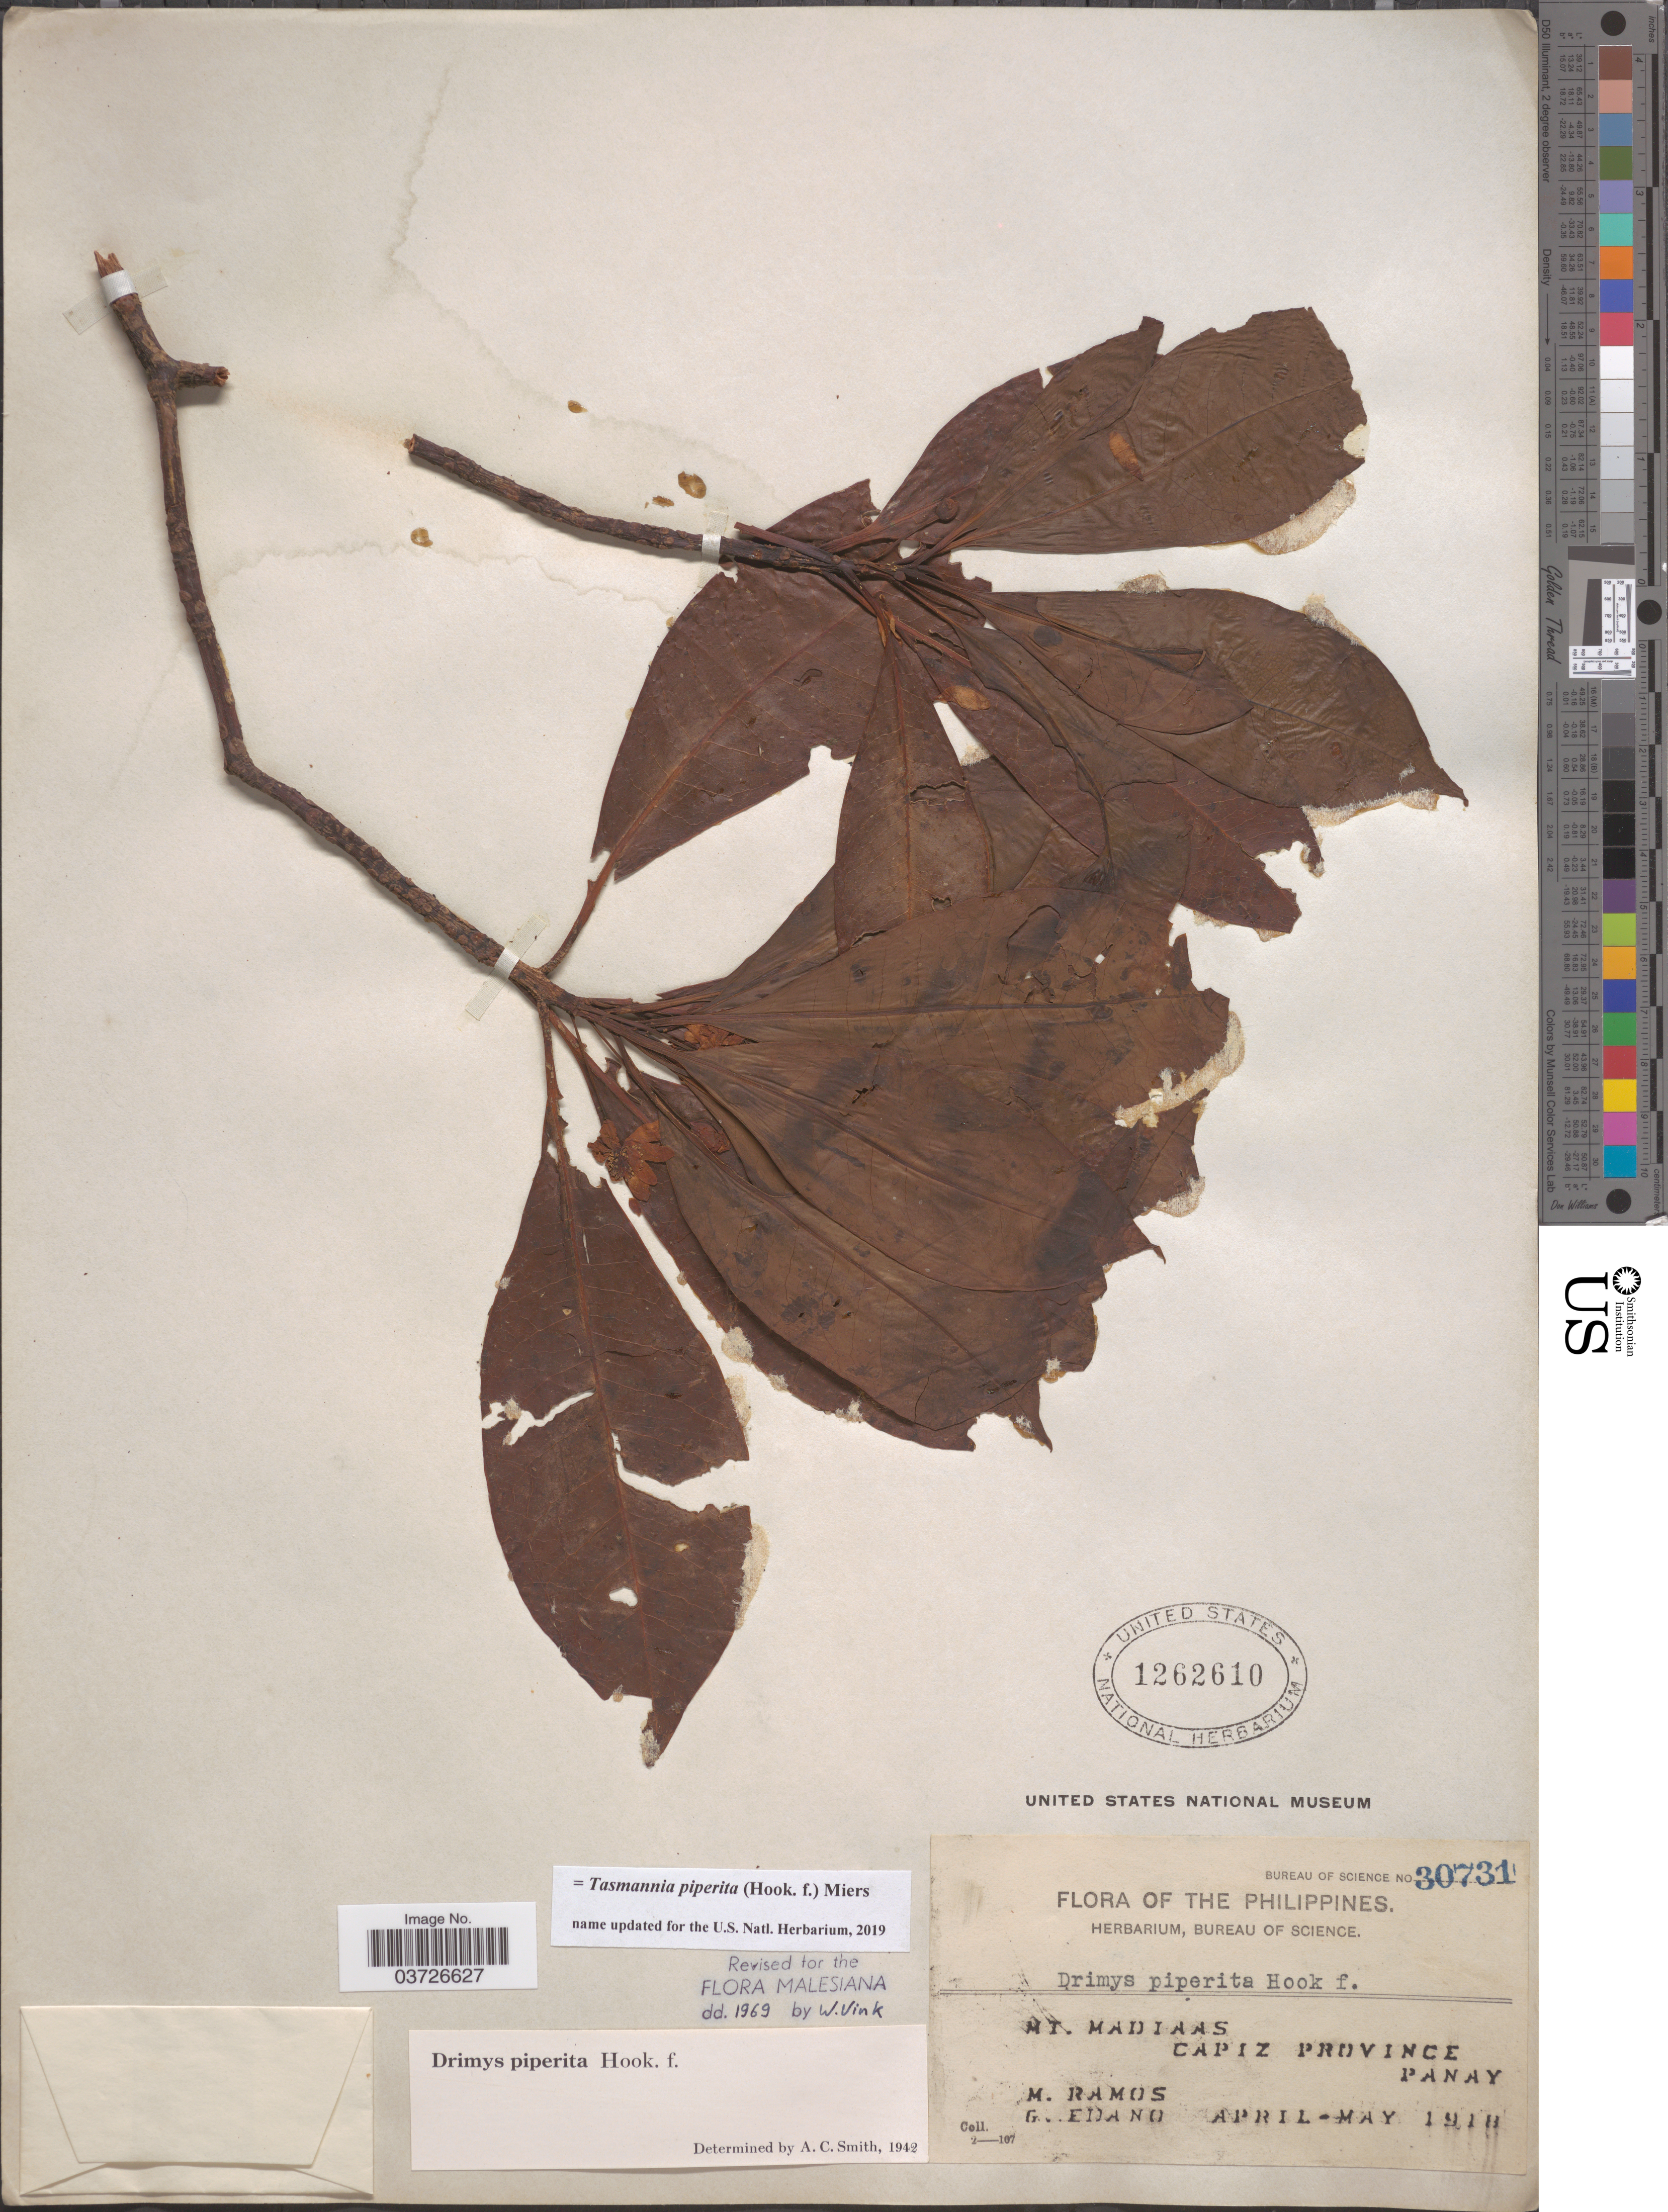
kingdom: Plantae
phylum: Tracheophyta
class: Magnoliopsida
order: Canellales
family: Winteraceae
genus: Tasmannia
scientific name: Tasmannia piperita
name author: (Hook. f.) Miers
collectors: M. Ramos & G. Edaño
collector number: Bureau of Science 30731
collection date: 1918-04/1918-05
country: Philippines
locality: Mt. Madiaas, Capiz Province, Panay.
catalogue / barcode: US 1262610